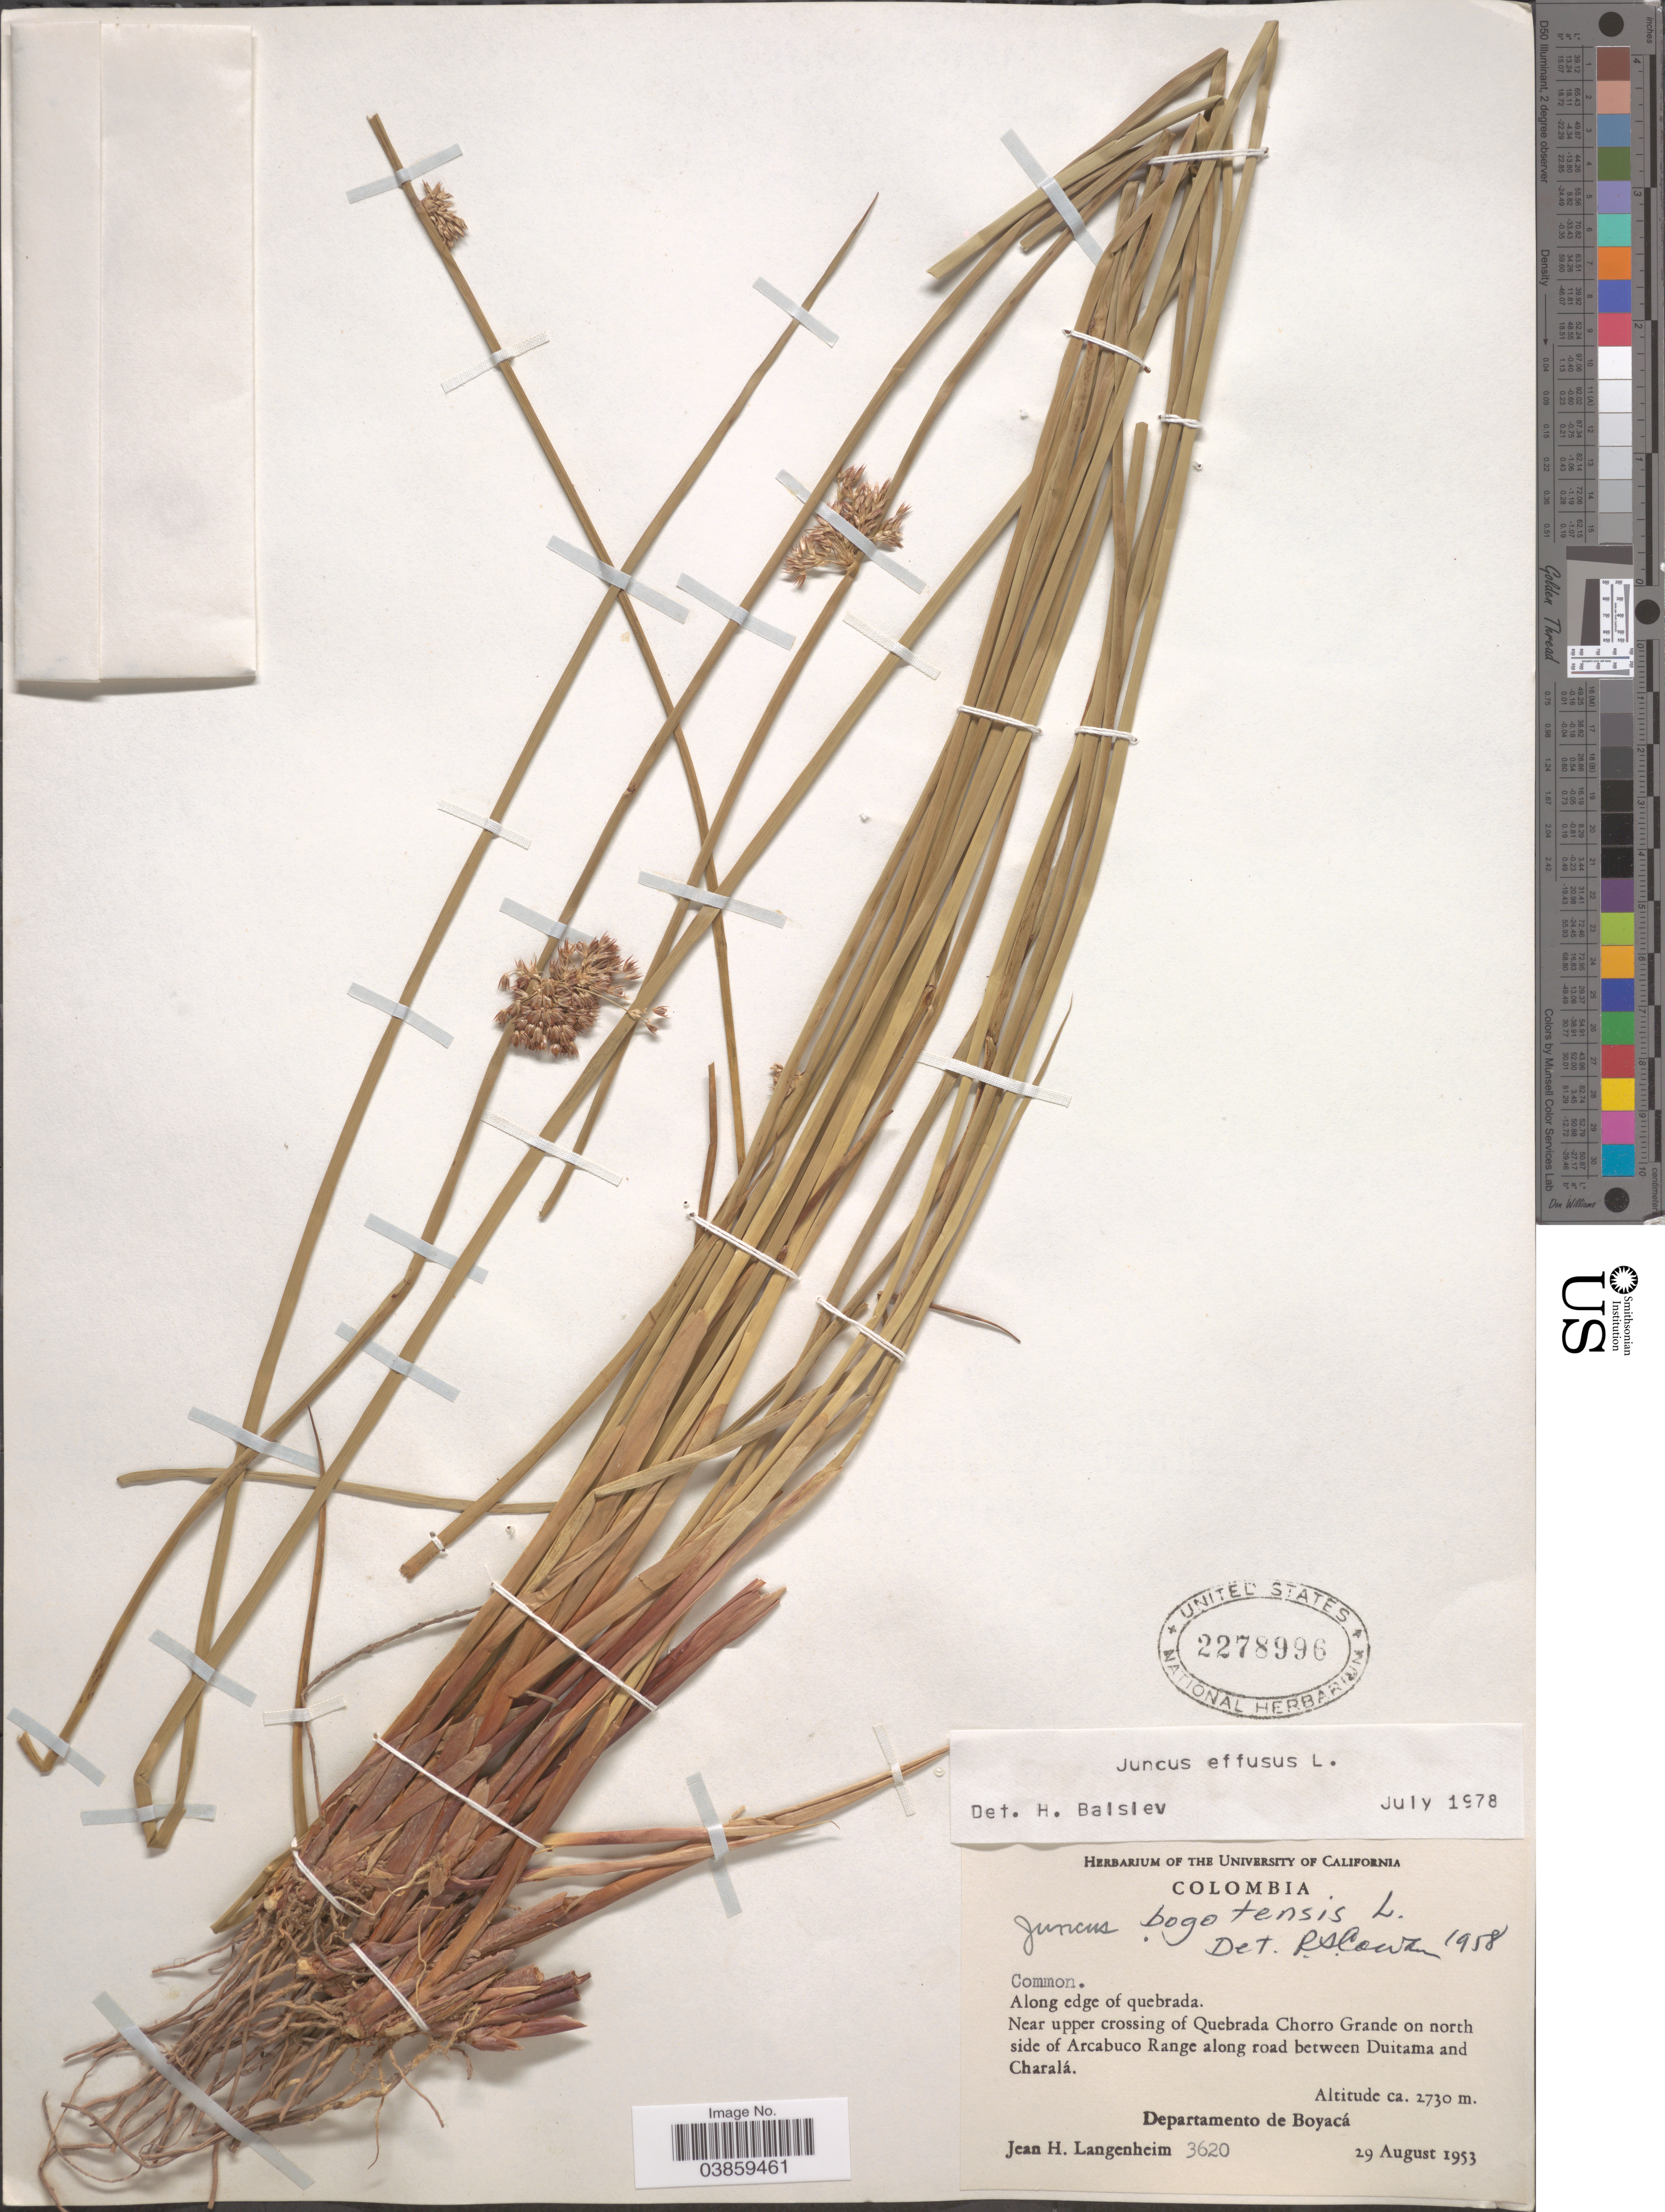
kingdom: Plantae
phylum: Tracheophyta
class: Liliopsida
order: Poales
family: Juncaceae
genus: Juncus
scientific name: Juncus effusus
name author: L.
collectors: J. H. Langenheim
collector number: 3620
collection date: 1953-08-29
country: Colombia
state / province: Boyacá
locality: Along edge of quebrada. Near upper crossing of Quebrada Chorro Grande on north side of Arcabuco Range along road between Duitama and Charalá. Departamento de Boyacá.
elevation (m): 2730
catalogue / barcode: US 2278996